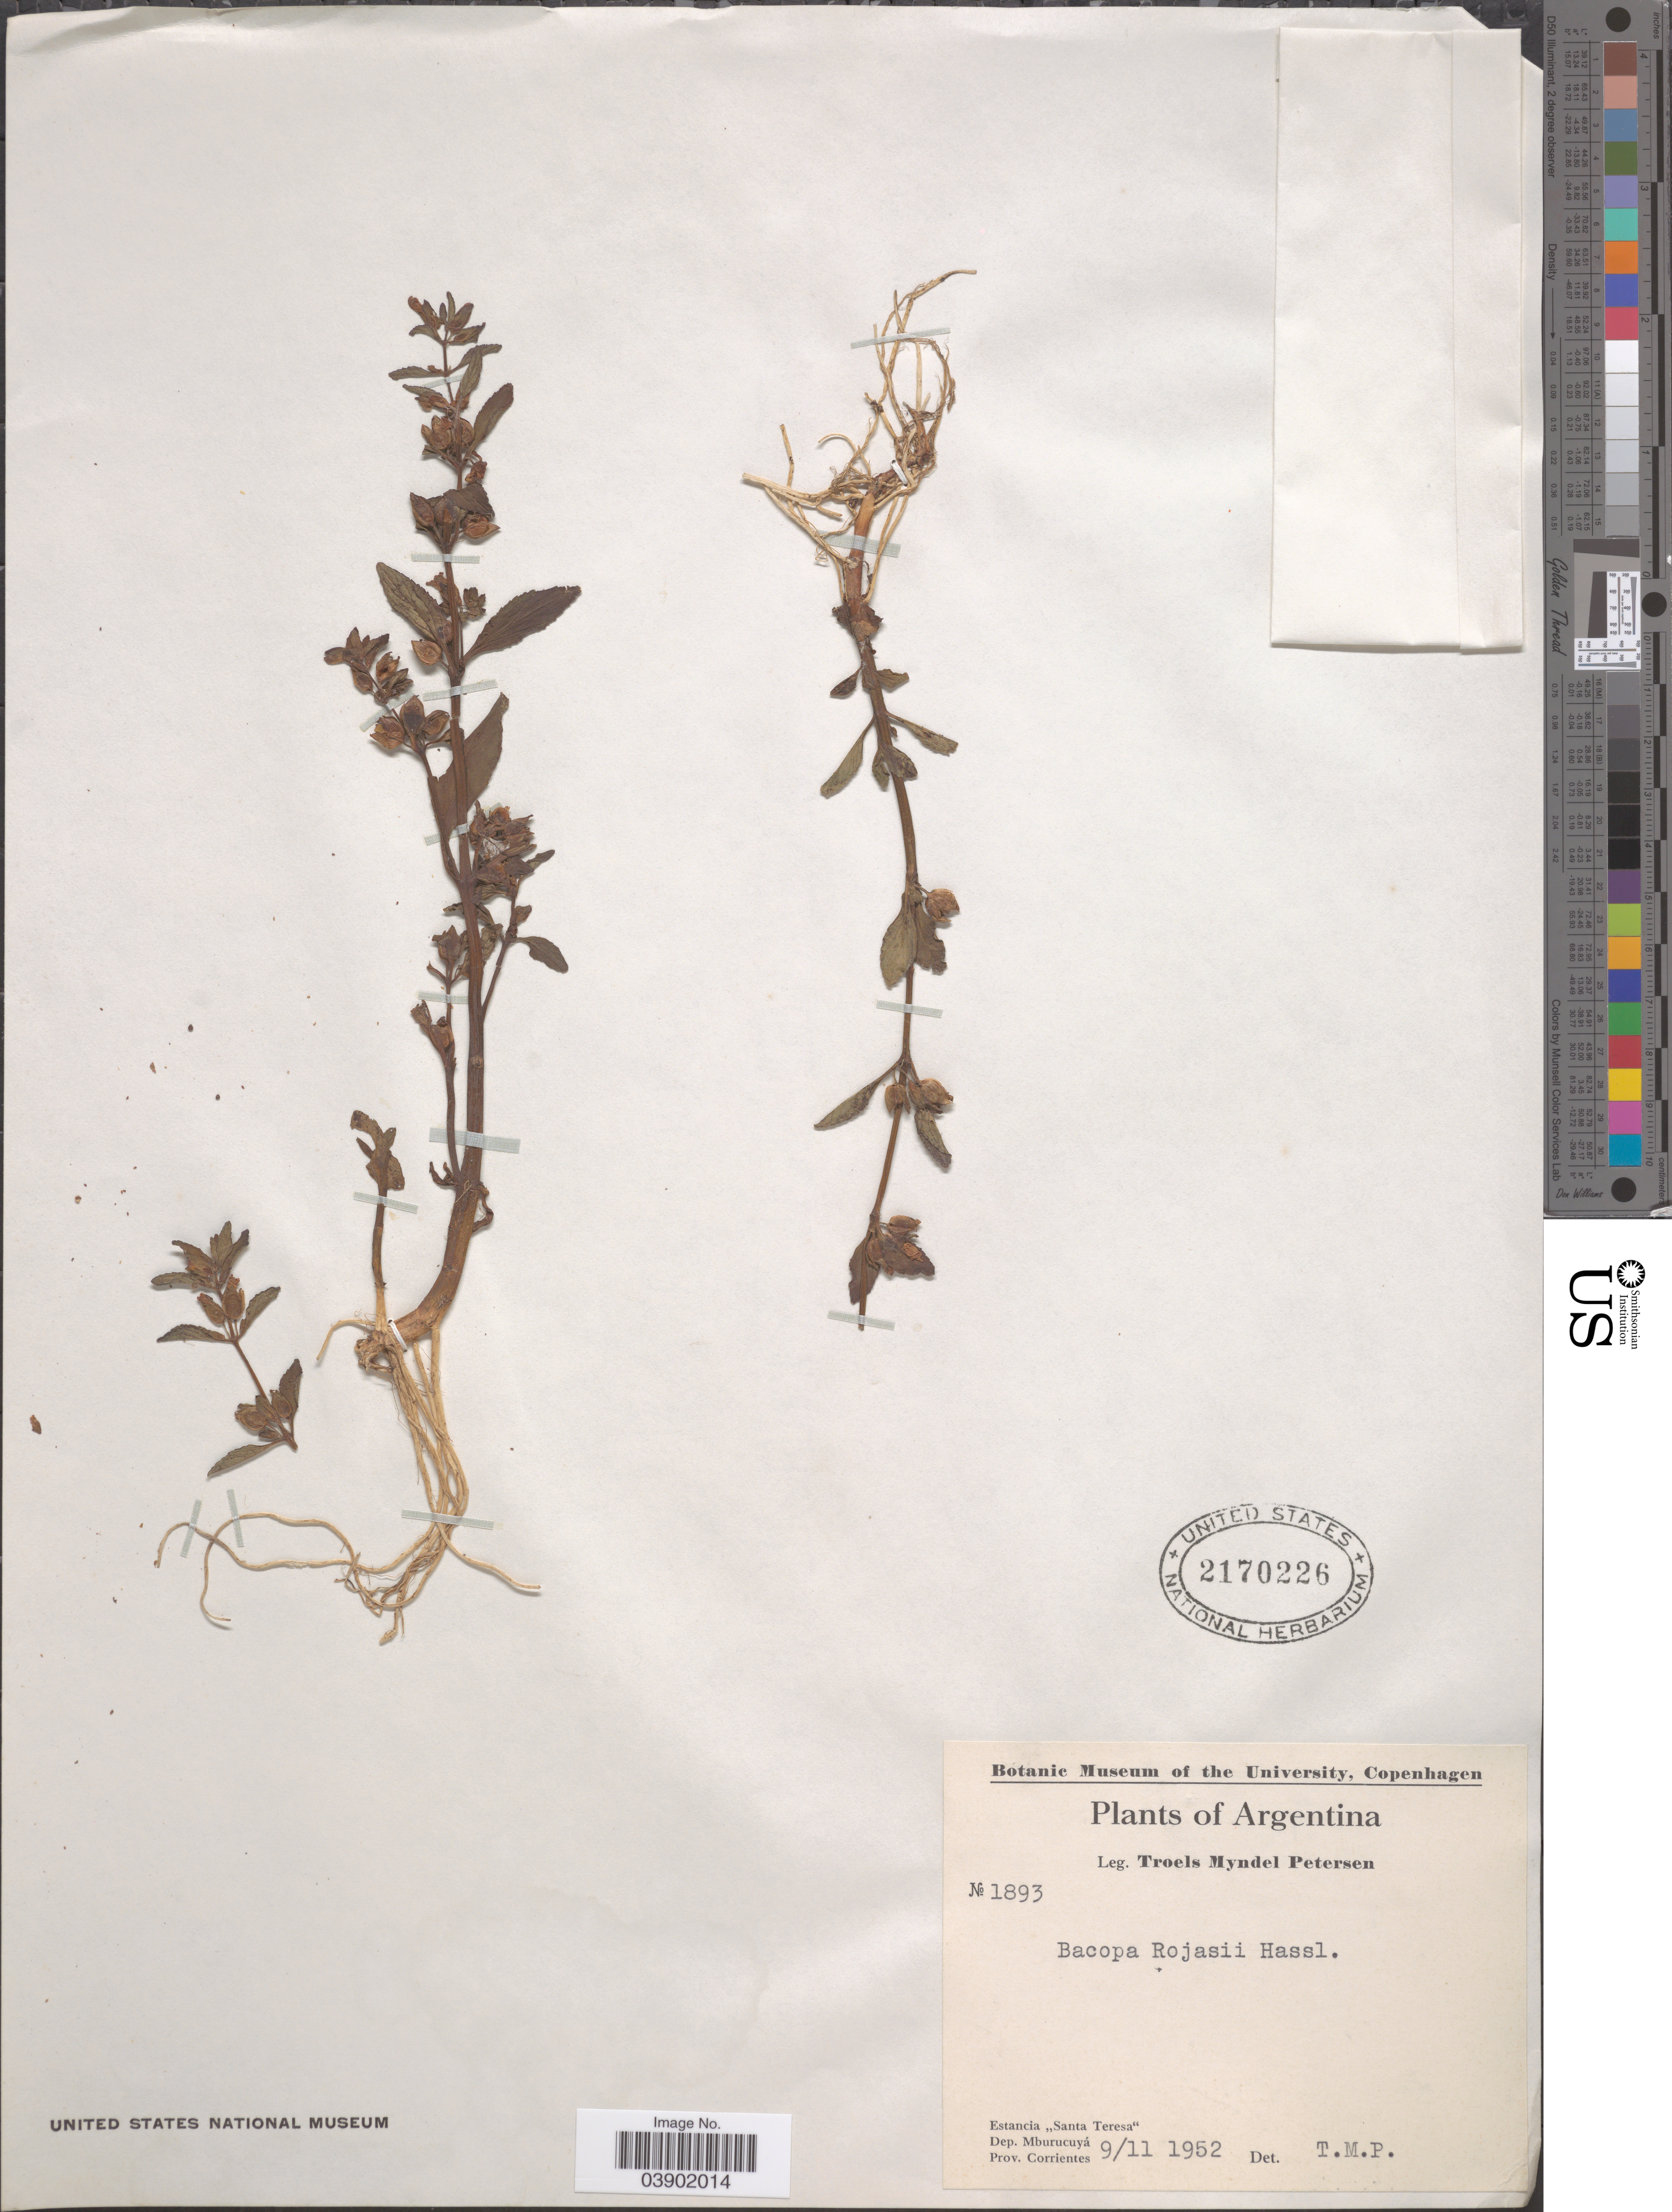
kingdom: Plantae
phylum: Tracheophyta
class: Magnoliopsida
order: Lamiales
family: Plantaginaceae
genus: Bacopa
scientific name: Bacopa rojasii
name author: Chodat & Hassl.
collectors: T. Pederson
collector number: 1893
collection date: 1952-11-09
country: Argentina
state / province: Corrientes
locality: Estancia "Santa Teresa". Dep. Mburucuyá.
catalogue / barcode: US 2170226